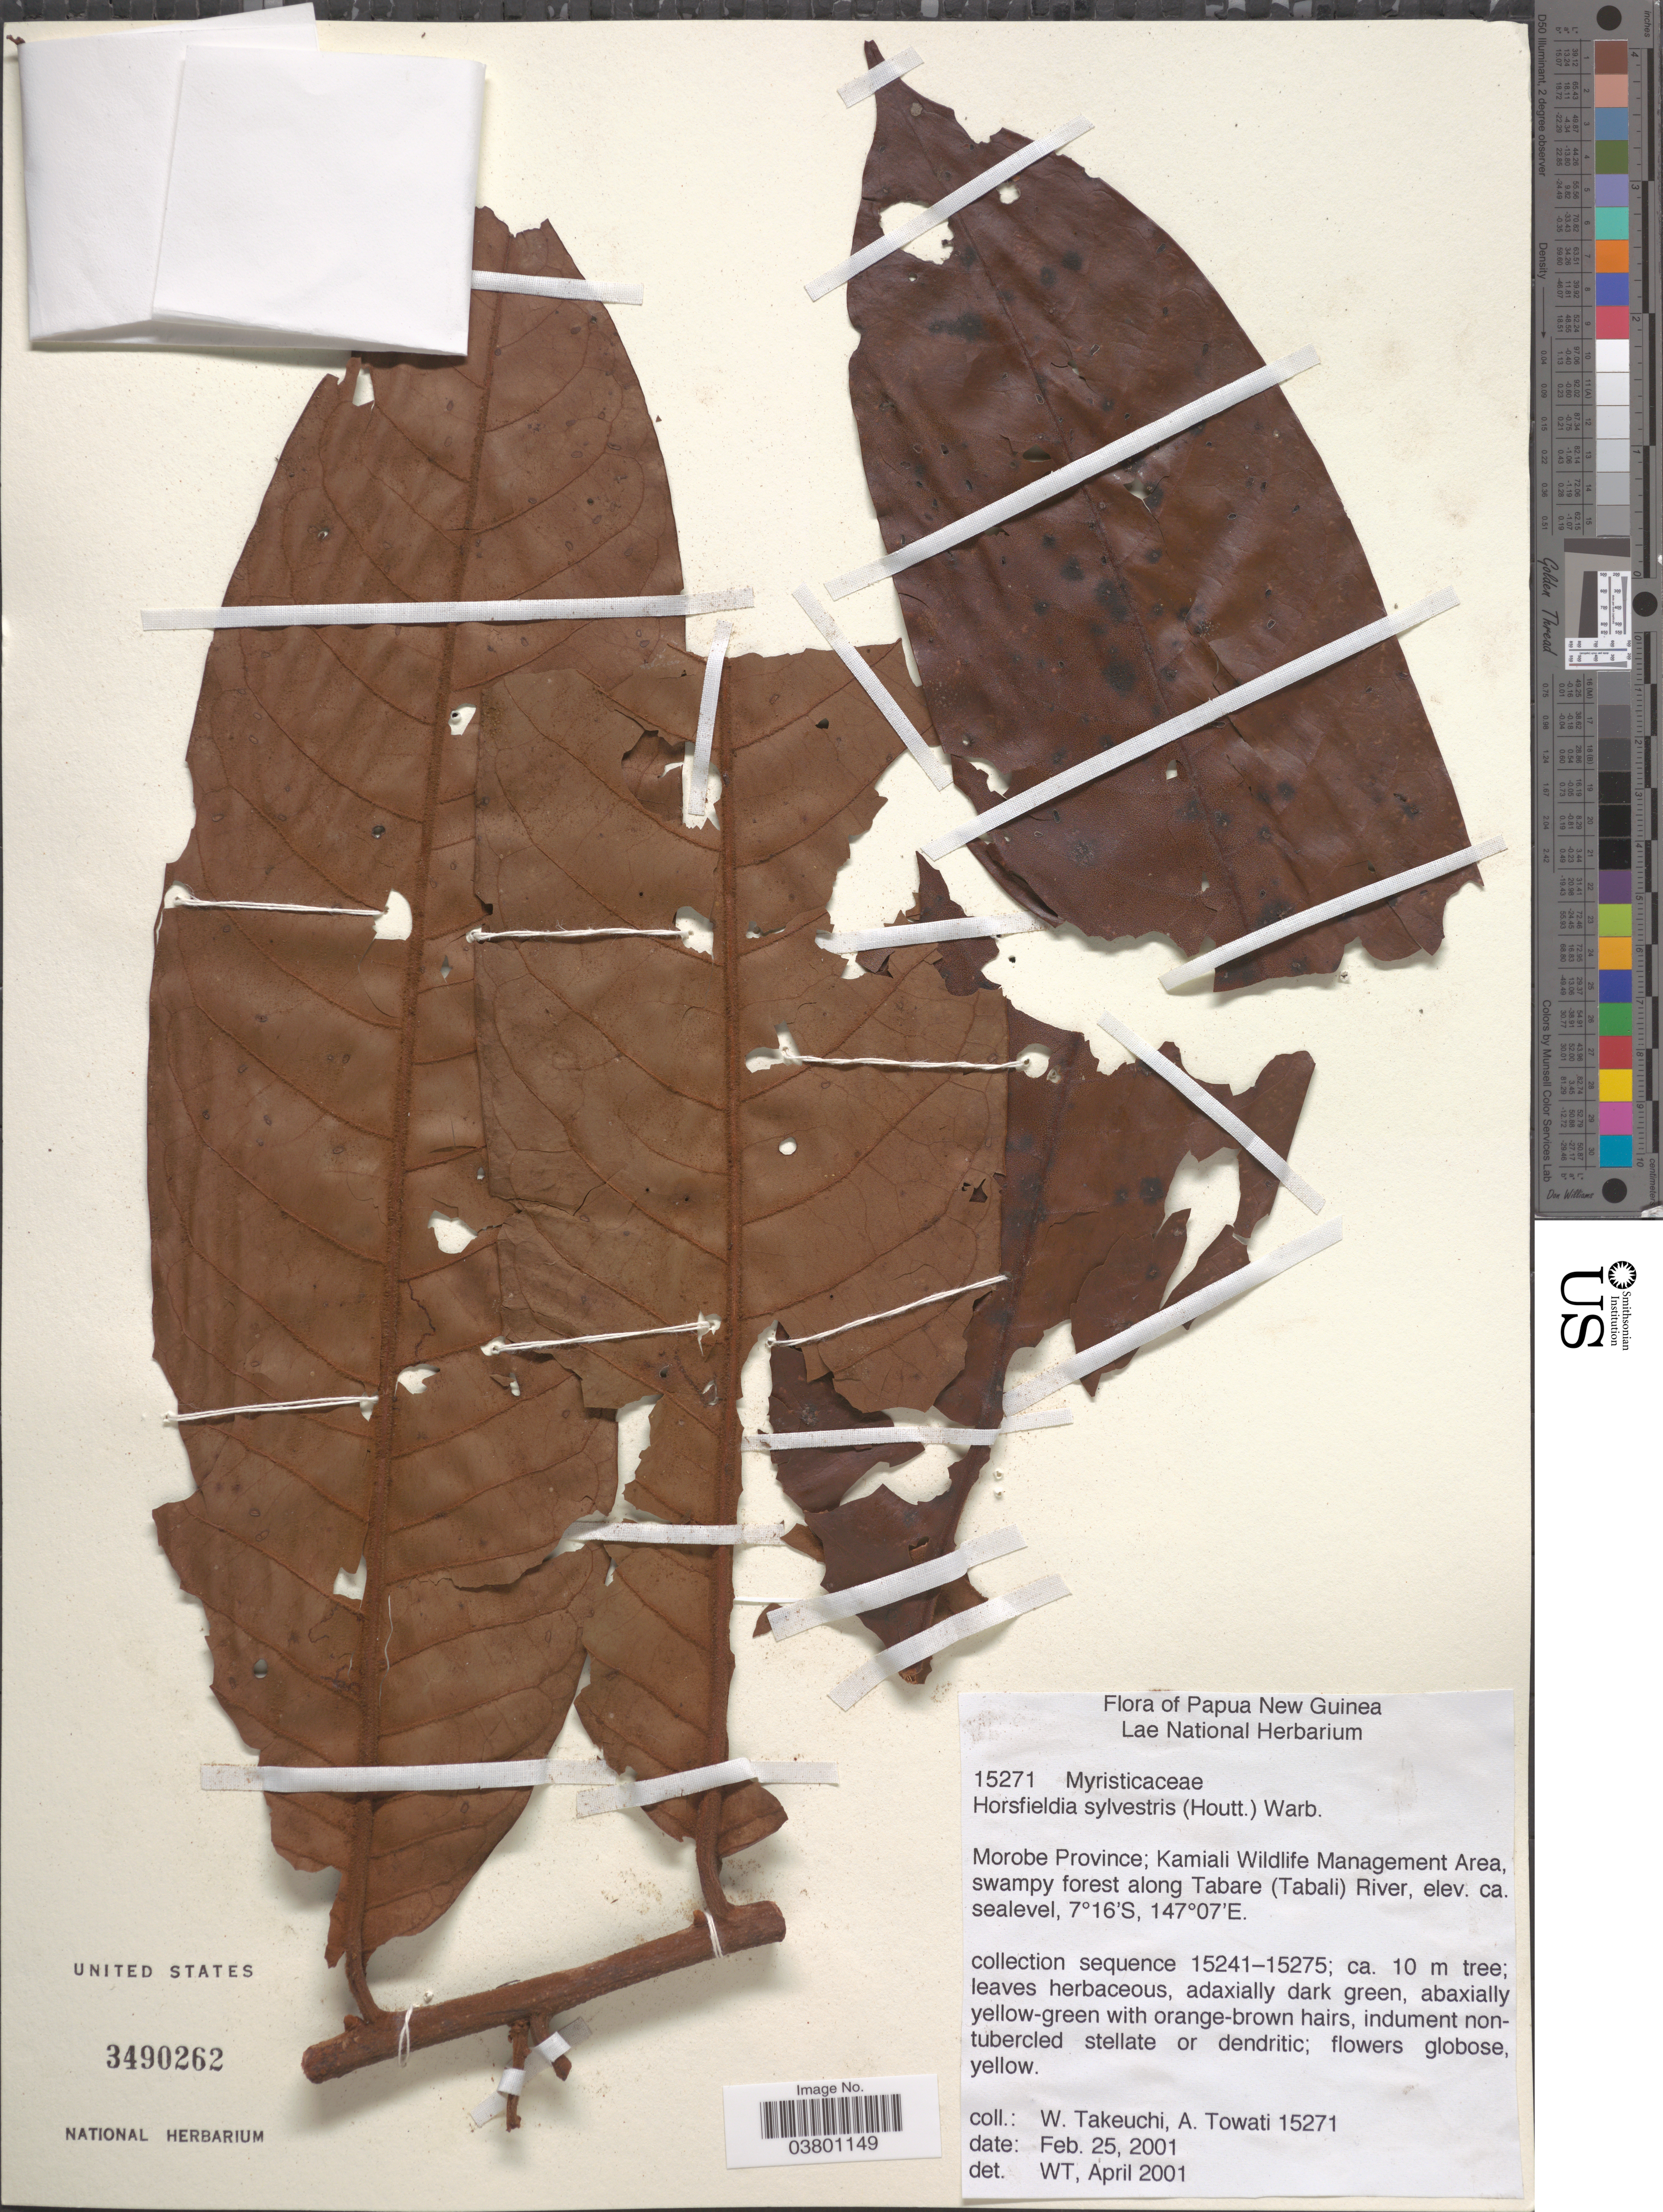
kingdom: Plantae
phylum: Tracheophyta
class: Magnoliopsida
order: Magnoliales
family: Myristicaceae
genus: Horsfieldia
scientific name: Horsfieldia sylvestris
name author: (Houtt.) Warb.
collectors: W. Takeuchi & A. Towati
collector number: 15271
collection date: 2001-02-25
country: Papua New Guinea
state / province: Morobe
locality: Kamiali Wildlife Management Area, swampy forest along Tabare (Tabali) River.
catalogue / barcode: US 3490262